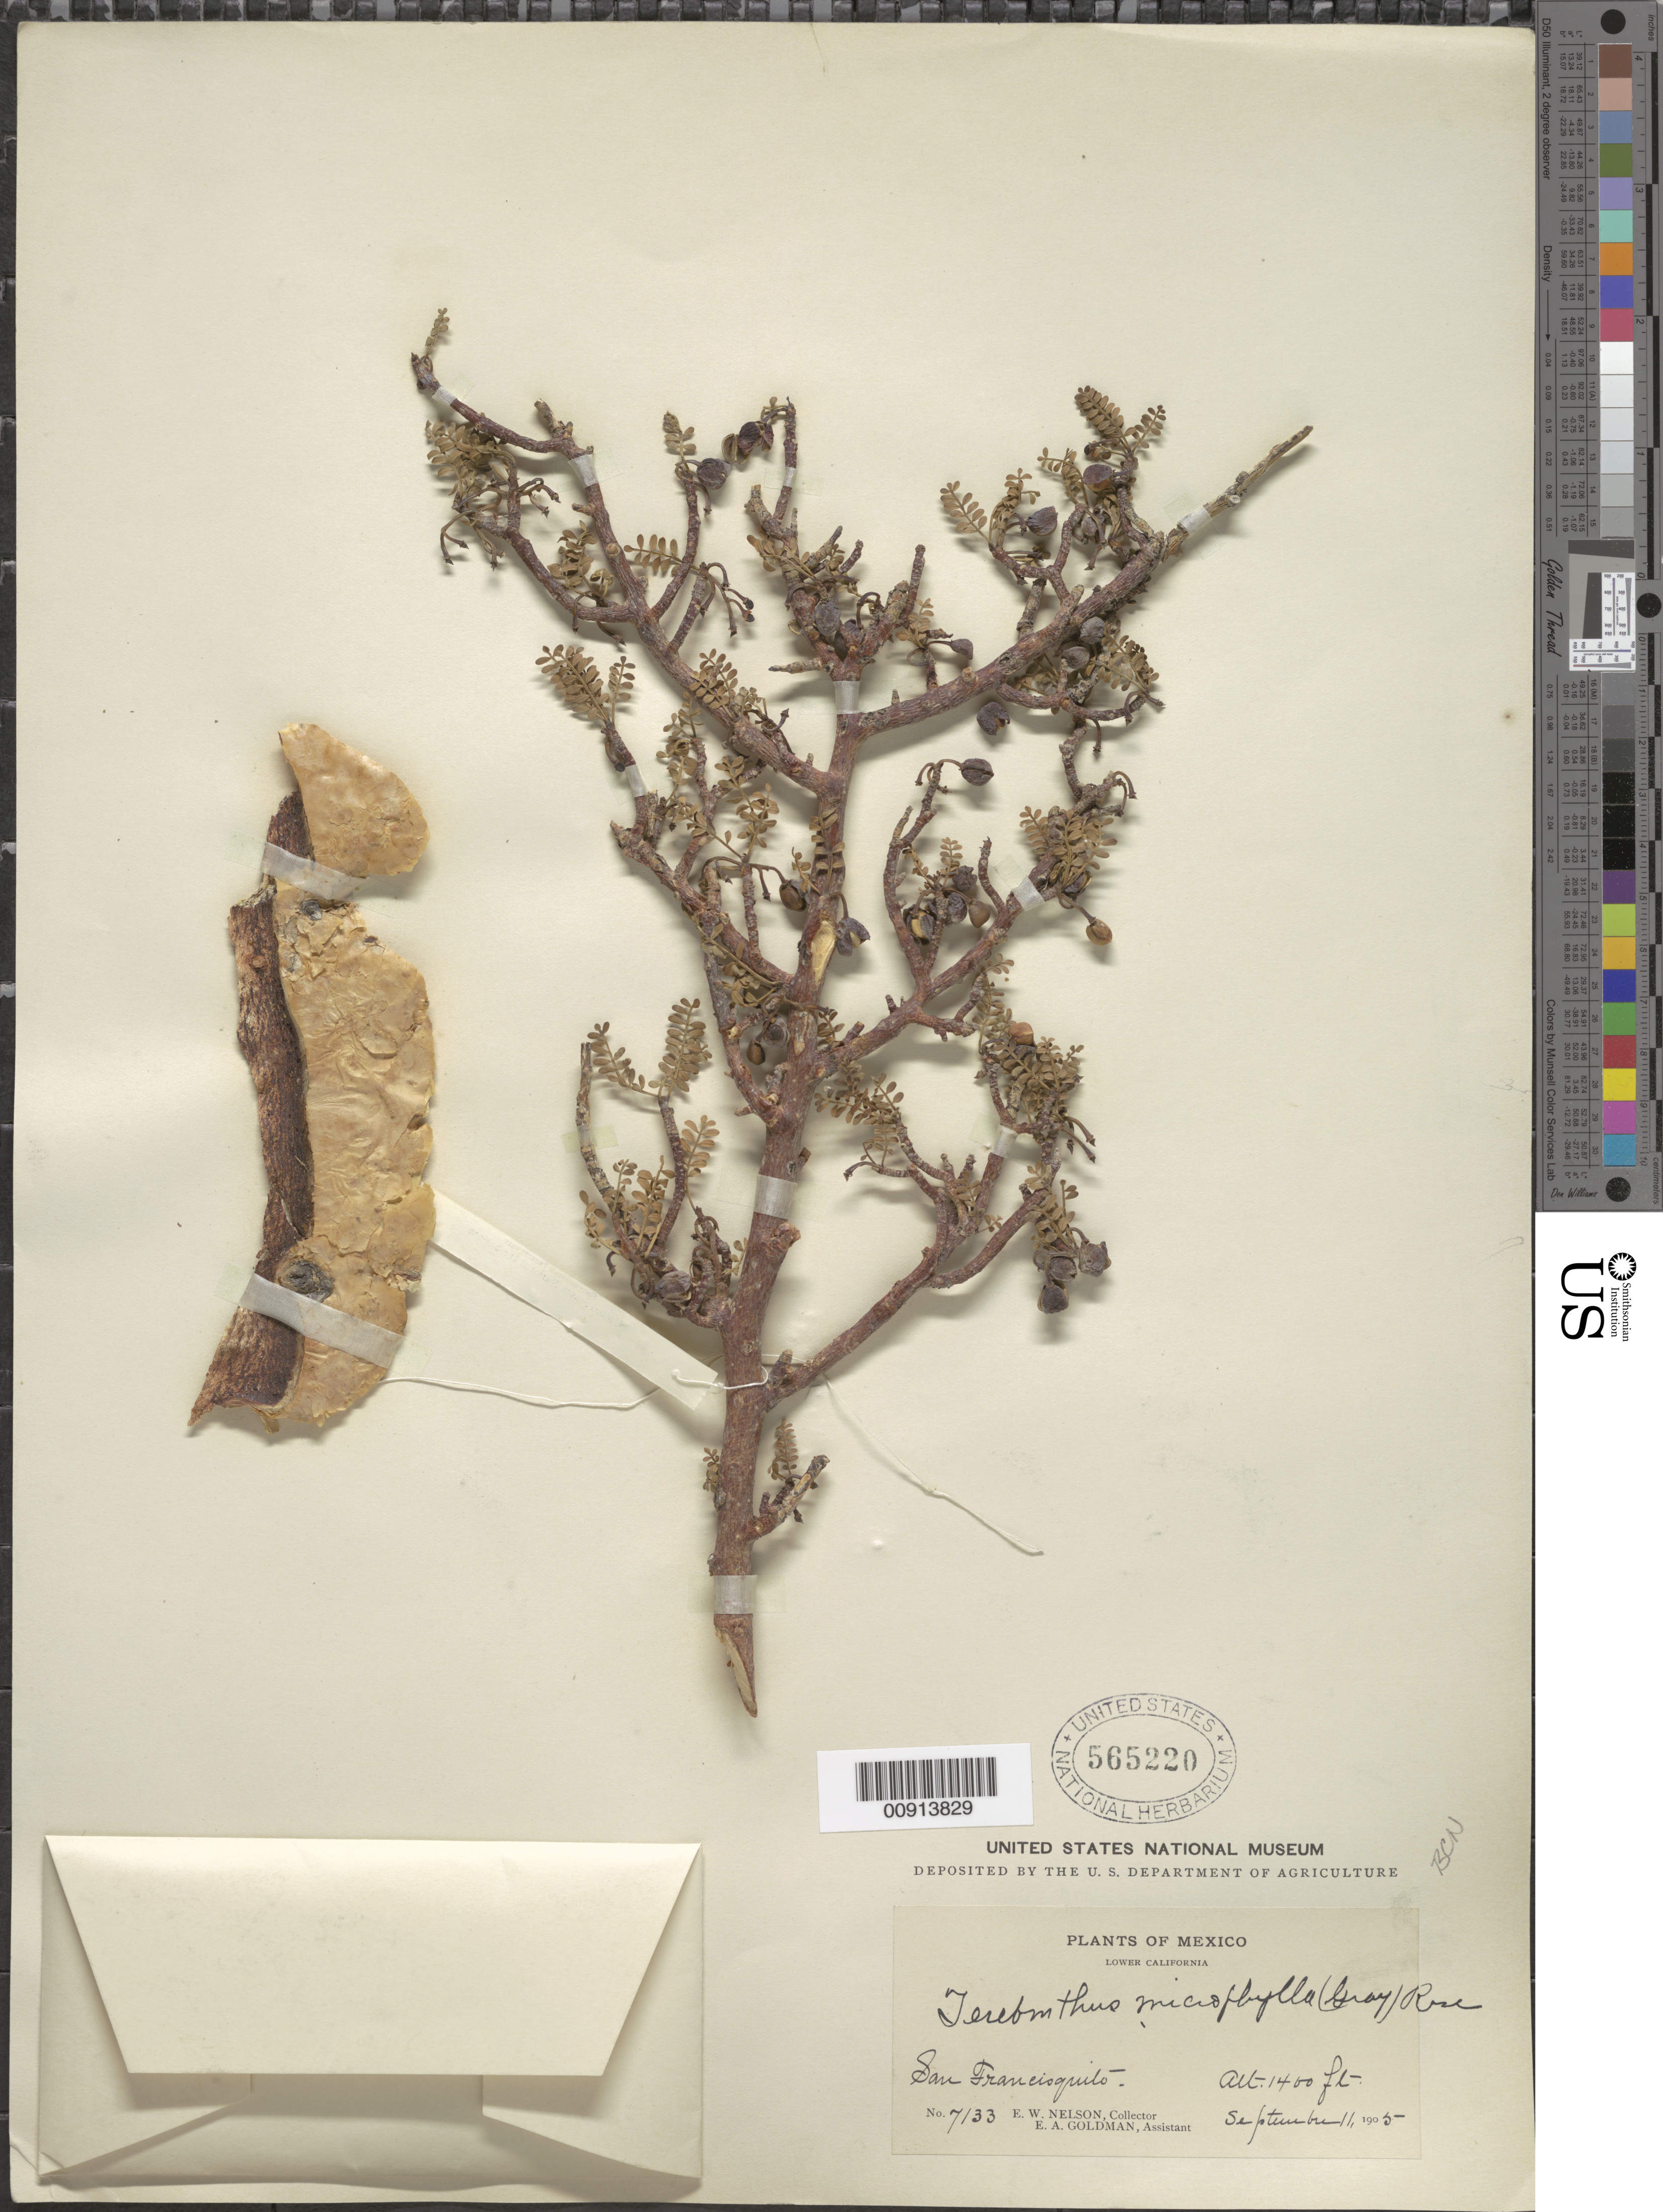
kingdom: Plantae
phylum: Tracheophyta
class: Magnoliopsida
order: Sapindales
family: Burseraceae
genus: Bursera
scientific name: Bursera microphylla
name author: A. Gray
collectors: E. W. Nelson & E. A. Goldman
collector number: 7133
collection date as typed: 11 Sep 1905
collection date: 1905-09-11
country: Mexico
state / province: Baja California Norte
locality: San Francisquito, Lower California.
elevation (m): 427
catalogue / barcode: US 565220